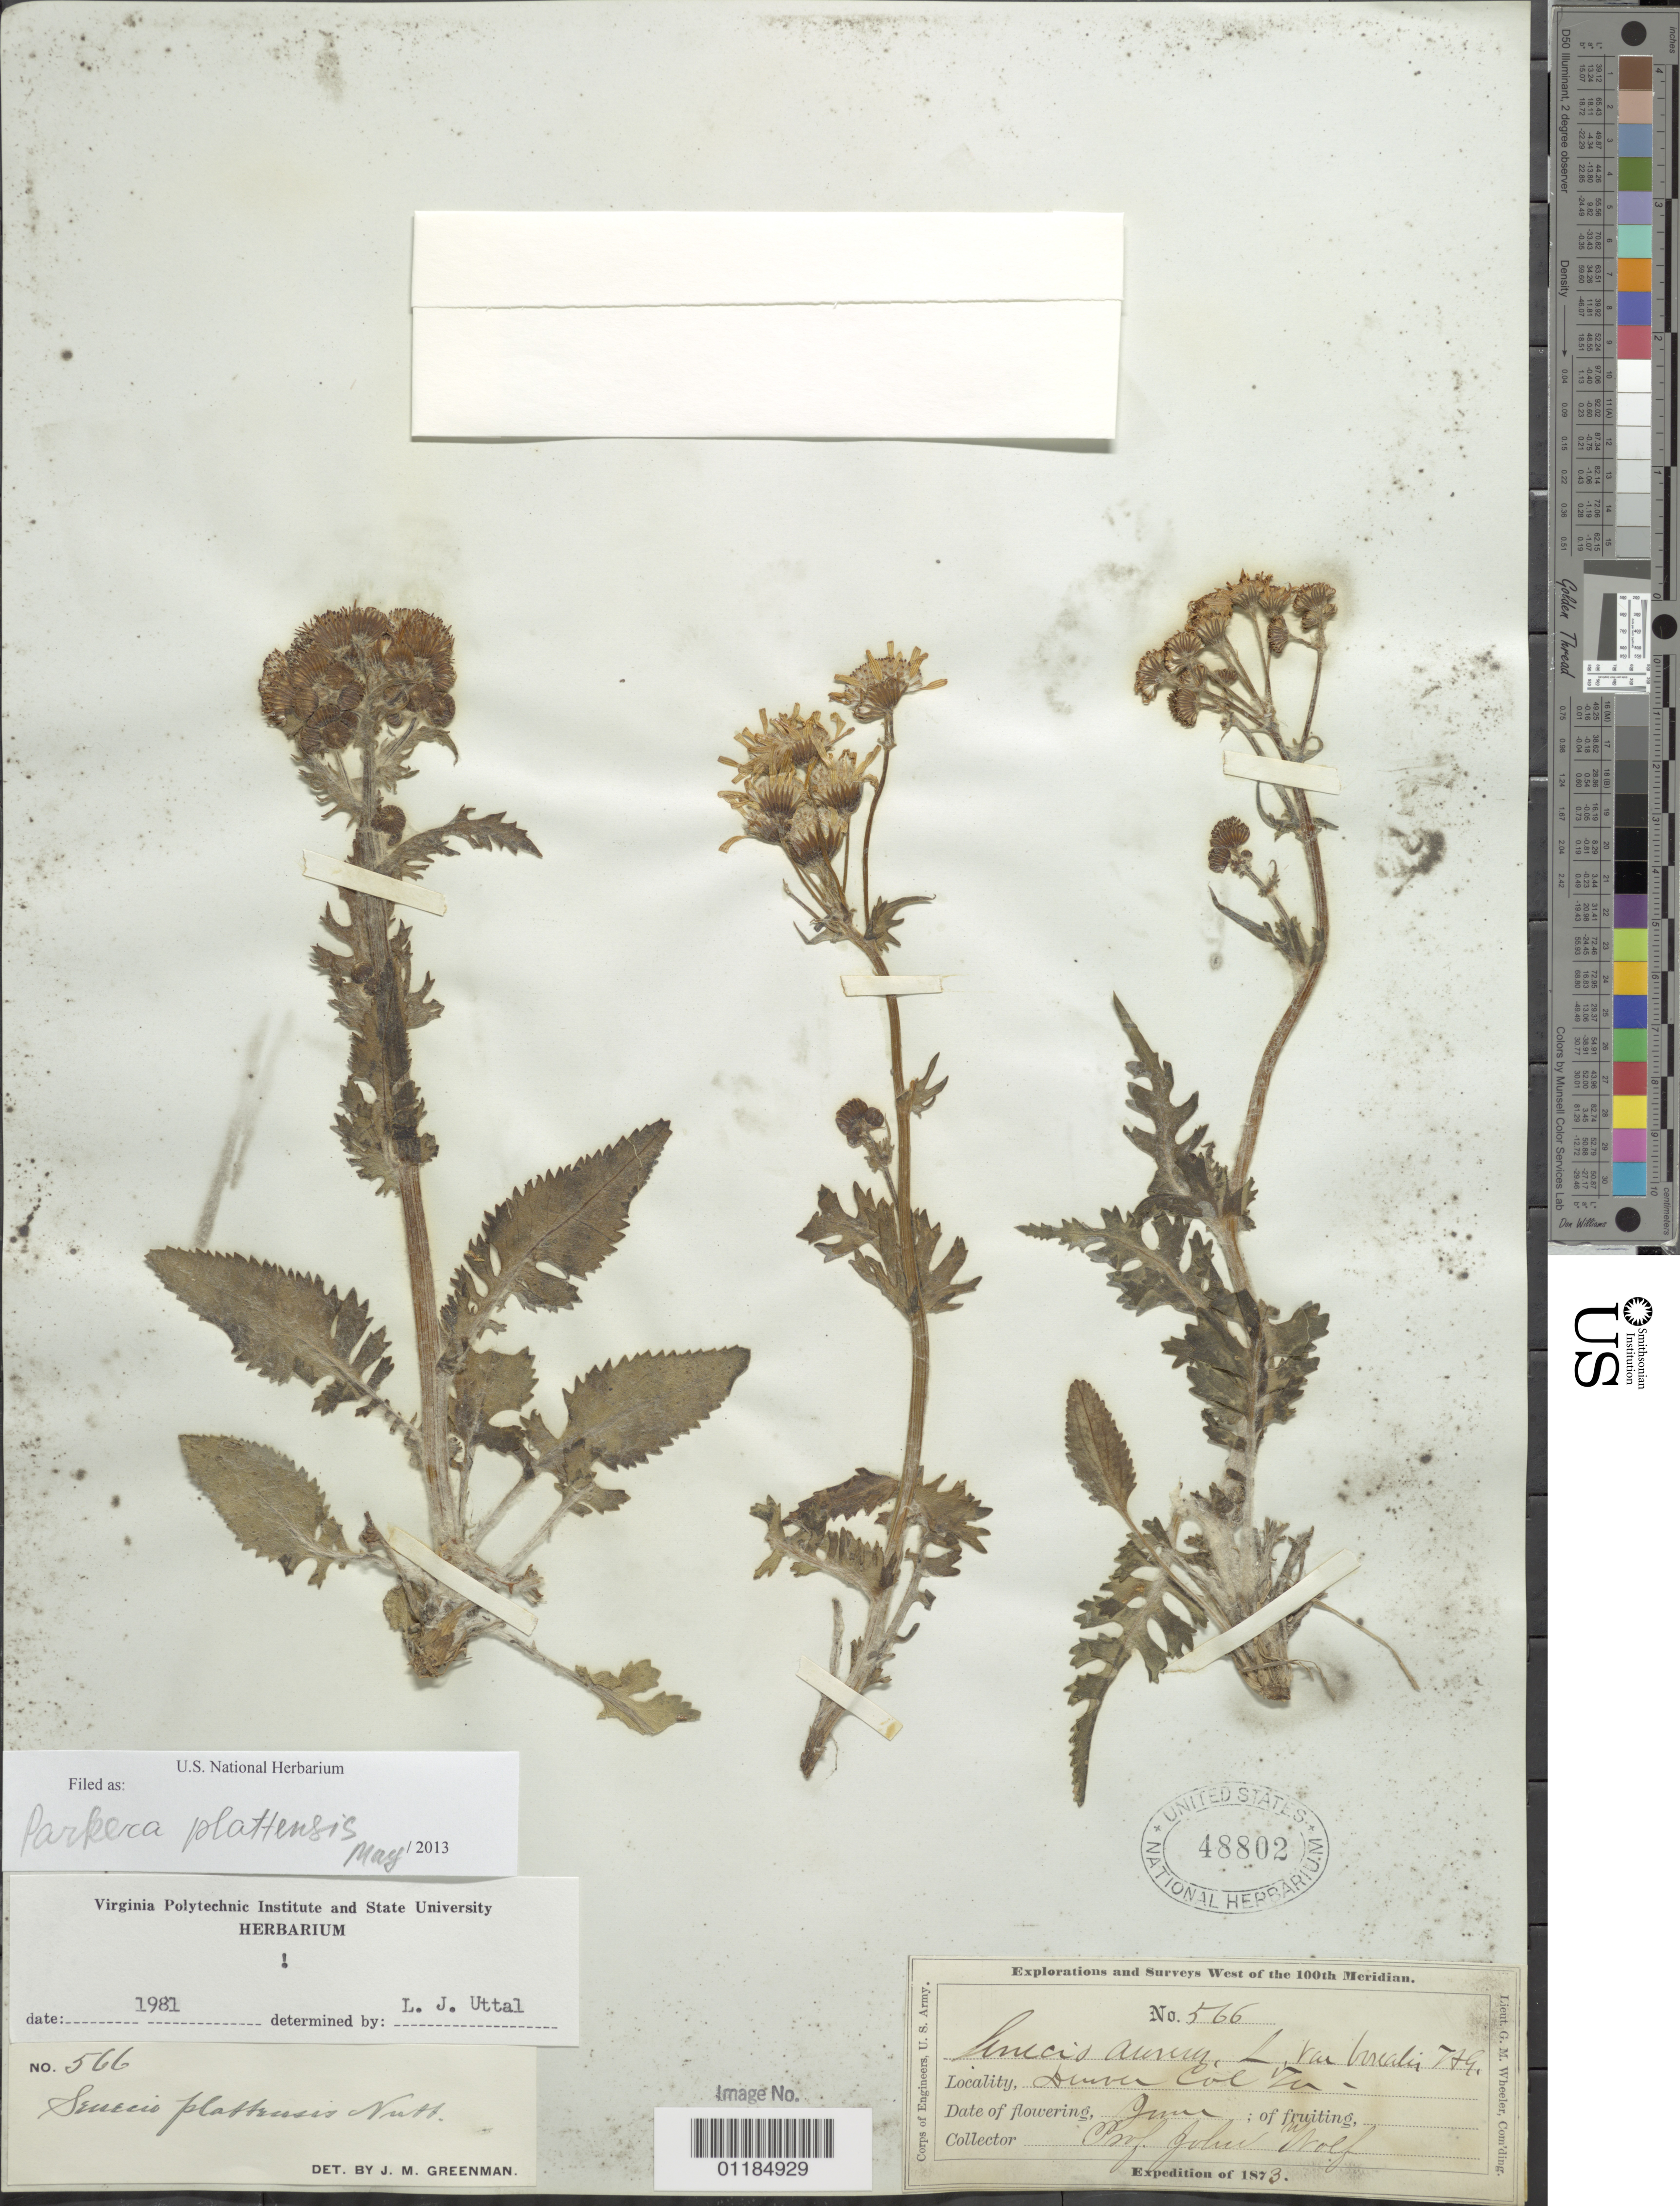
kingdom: Plantae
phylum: Tracheophyta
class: Magnoliopsida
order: Asterales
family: Asteraceae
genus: Packera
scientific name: Packera plattensis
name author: W.A. Weber & Á. Löve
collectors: J. Wolf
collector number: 566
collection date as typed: Jun 1873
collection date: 1873-06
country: United States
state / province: Colorado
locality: Denver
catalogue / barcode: US 48802